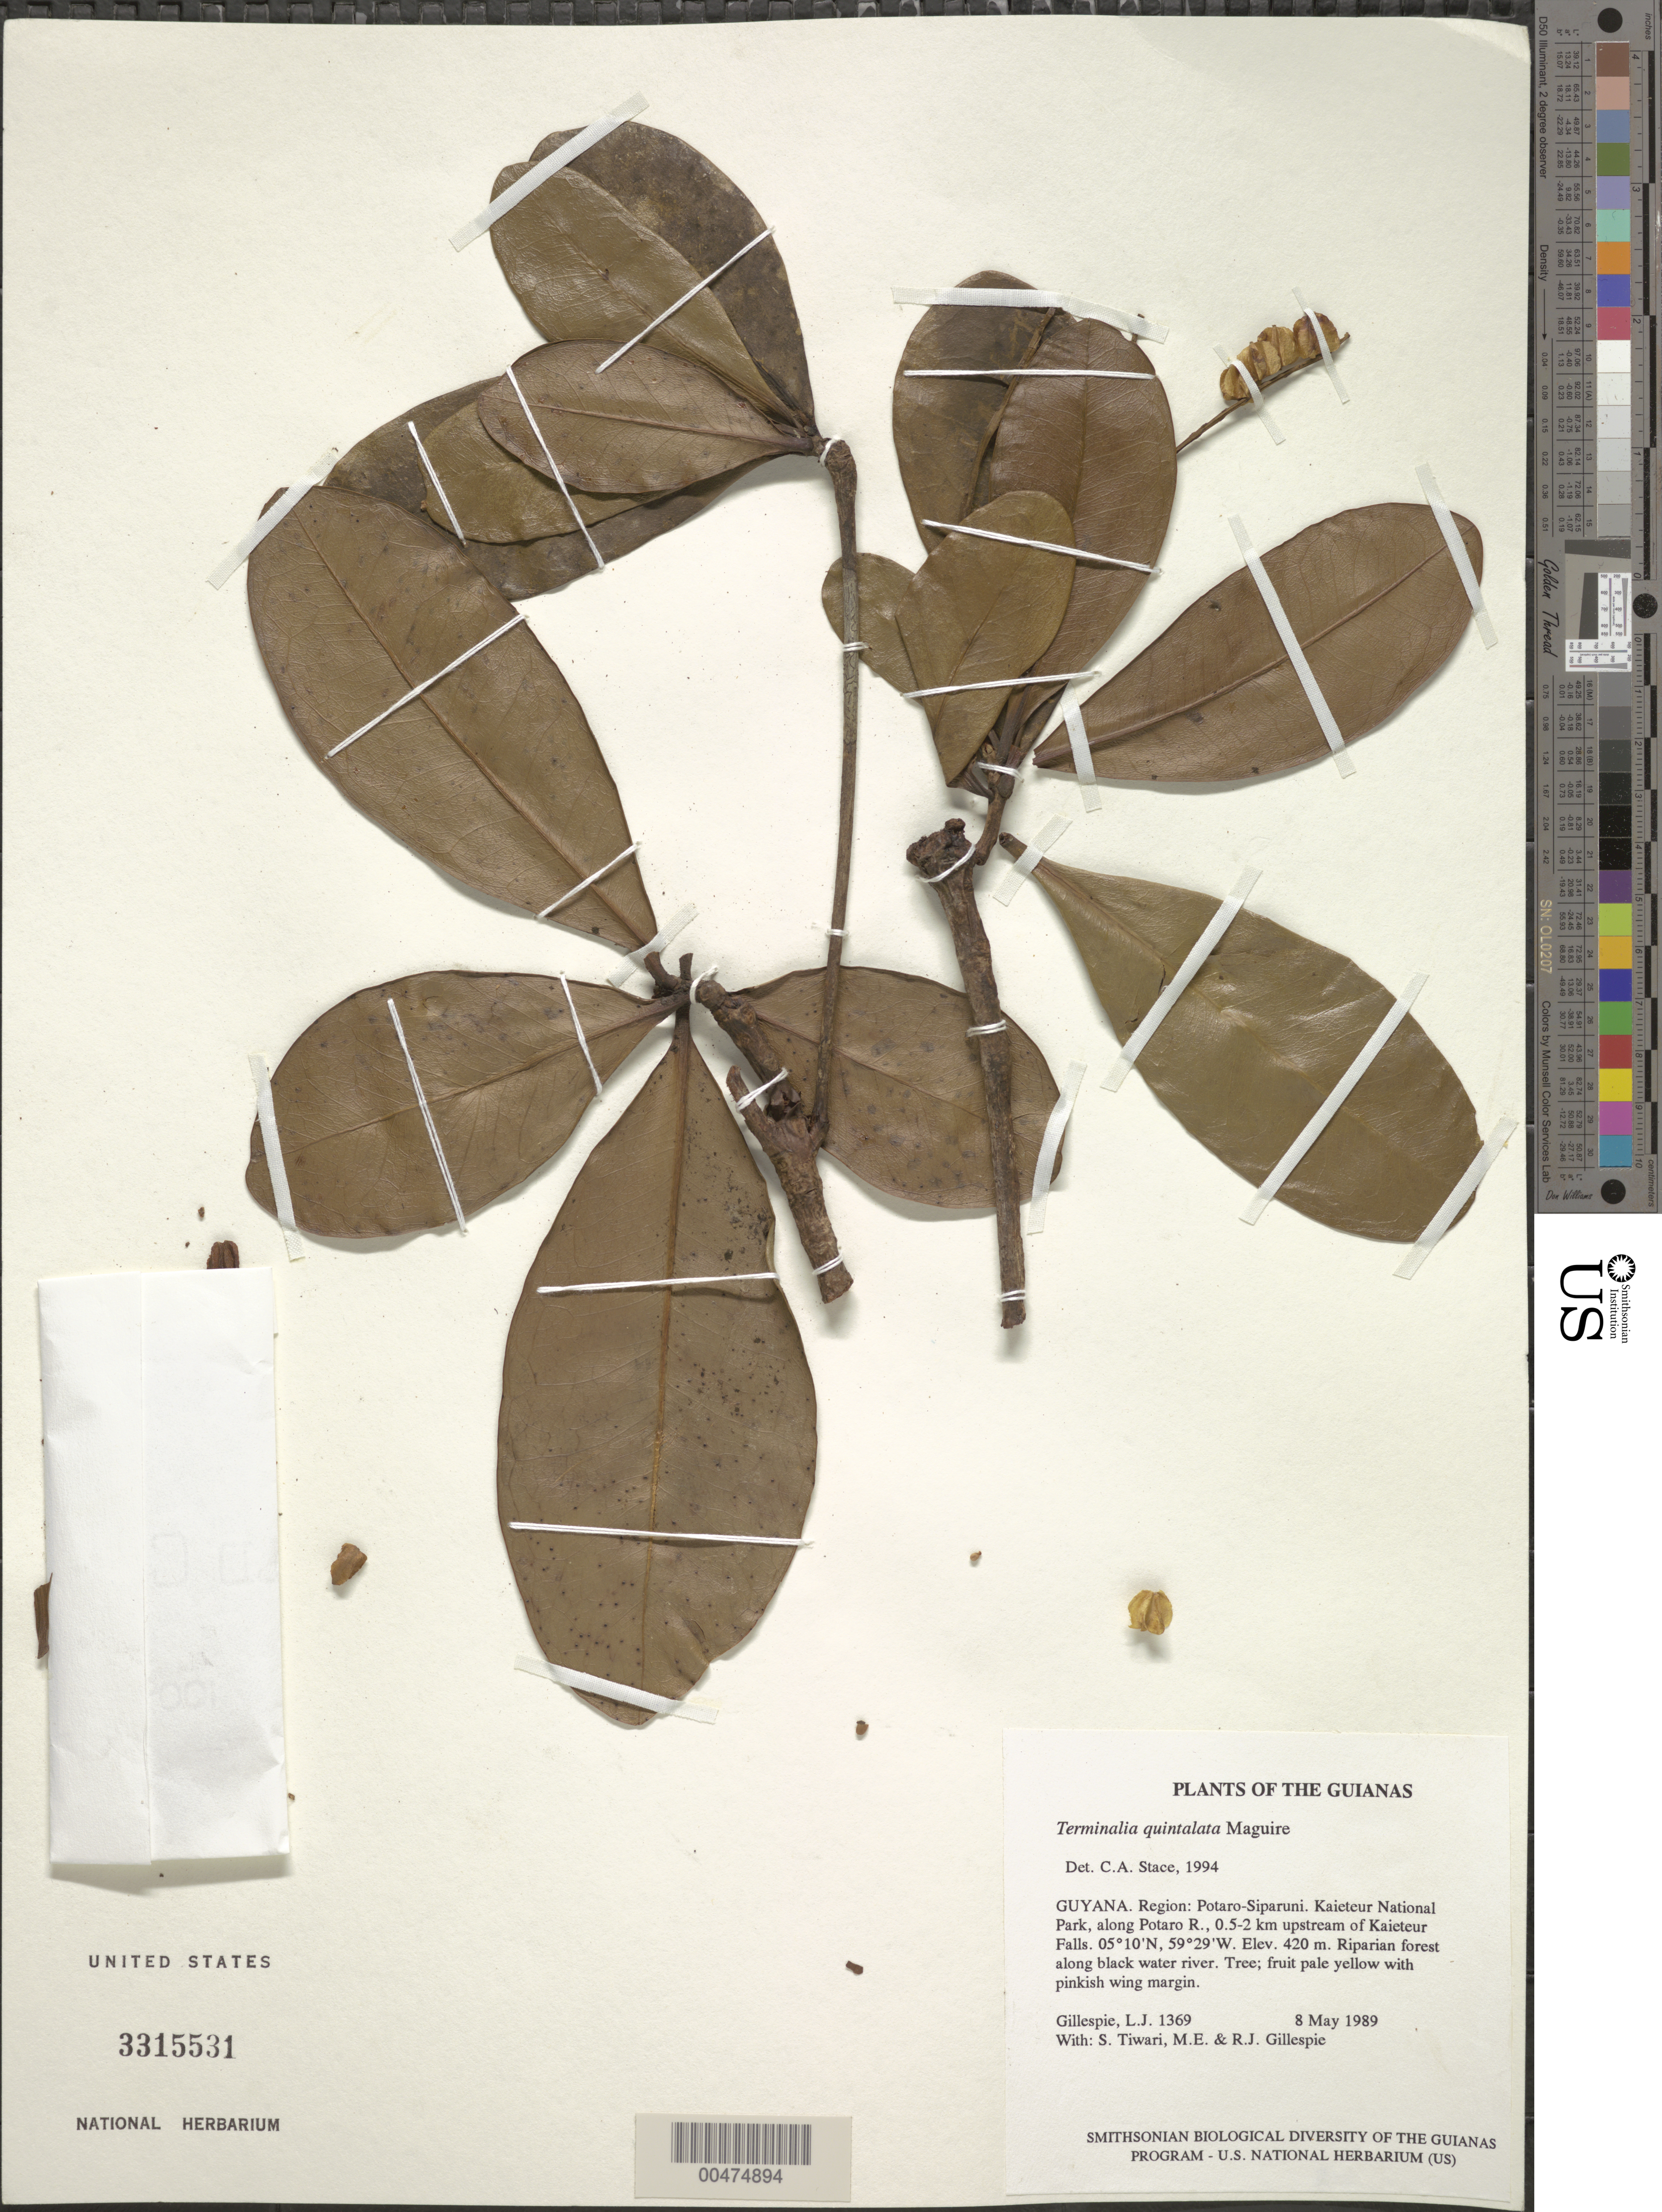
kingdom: Plantae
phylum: Tracheophyta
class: Magnoliopsida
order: Myrtales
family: Combretaceae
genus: Terminalia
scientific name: Terminalia quintalata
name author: Maguire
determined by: Stace, C. A.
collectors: L. J. Gillespie, S. Tiwari, M. Gillespie & R. Gillespie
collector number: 1369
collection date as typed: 8 May 1989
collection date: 1989-05-08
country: Guyana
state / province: Potaro-Siparuni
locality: Kaieteur National Park, along Potaro R., 0.5-2 km upstream of Kaieteur Falls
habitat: Riparian forest along black water river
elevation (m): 420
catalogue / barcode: US 3315531